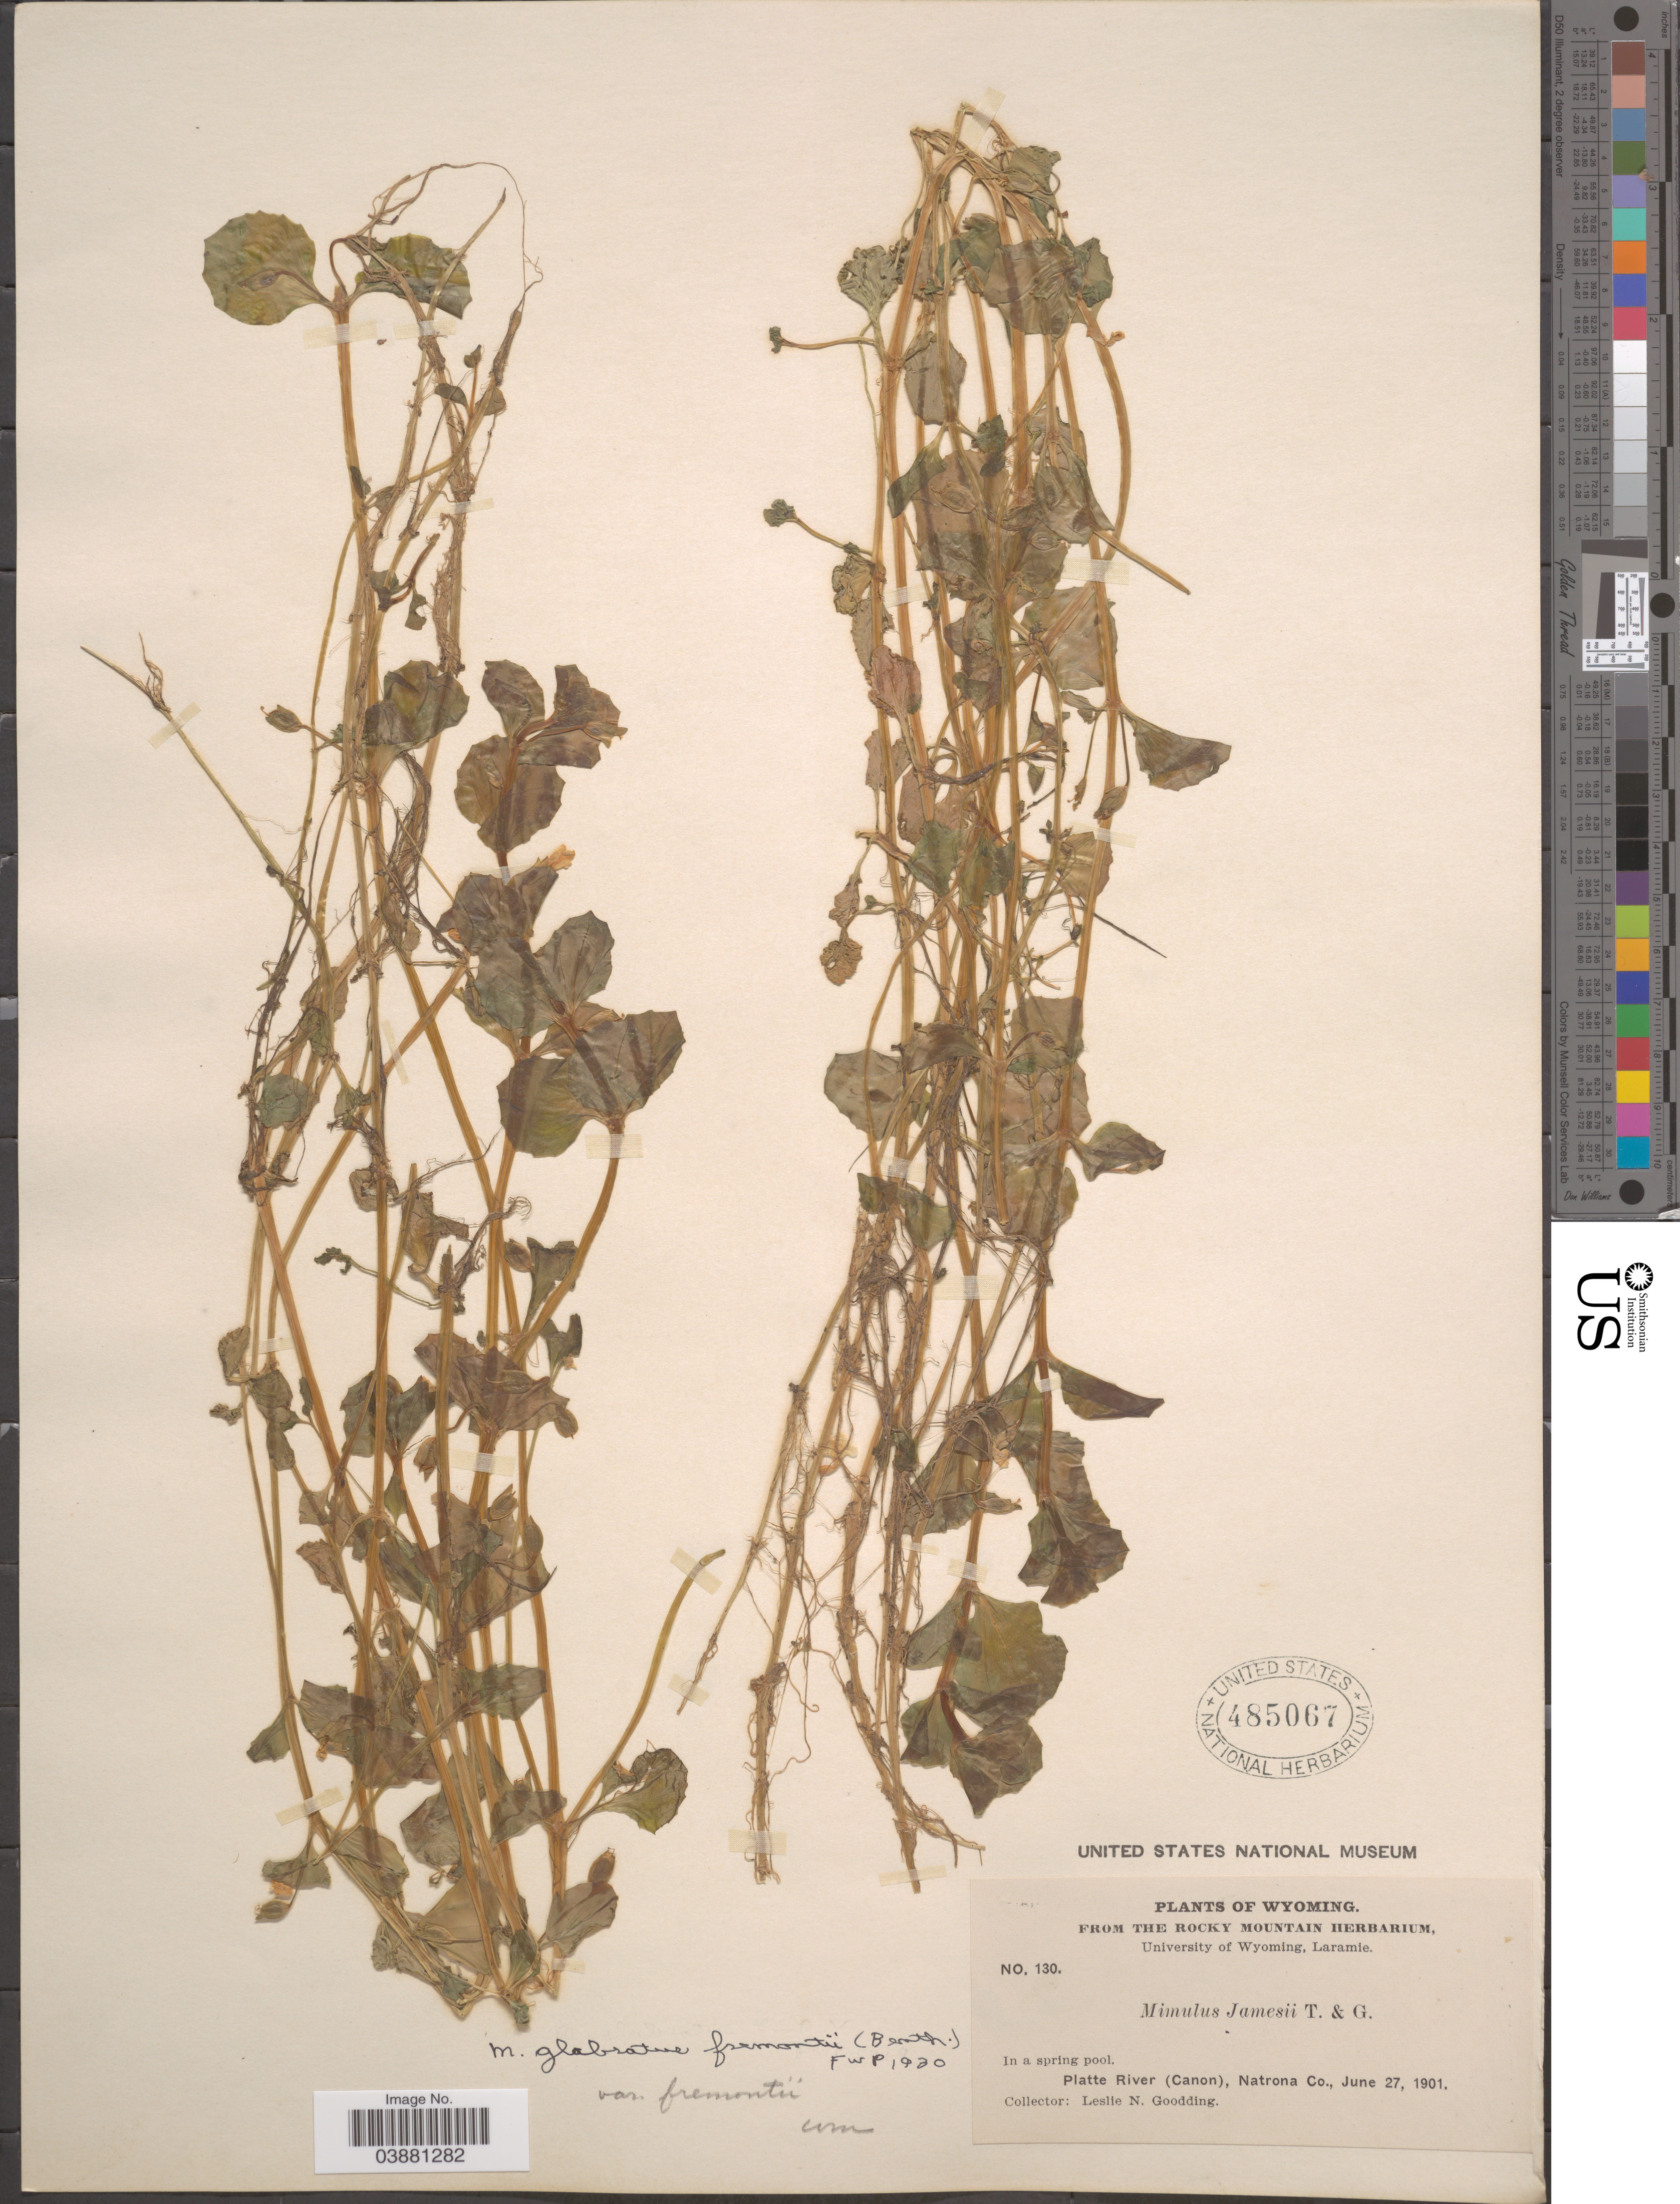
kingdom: Plantae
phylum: Tracheophyta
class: Magnoliopsida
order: Lamiales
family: Phrymaceae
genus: Mimulus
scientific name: Mimulus glabratus var. fremontii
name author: Kunth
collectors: L. N. Goodding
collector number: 130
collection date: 1901-06-27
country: United States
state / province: Wyoming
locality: In a spring pool. Platte River (Canon), Natrona Co.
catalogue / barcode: US 485067